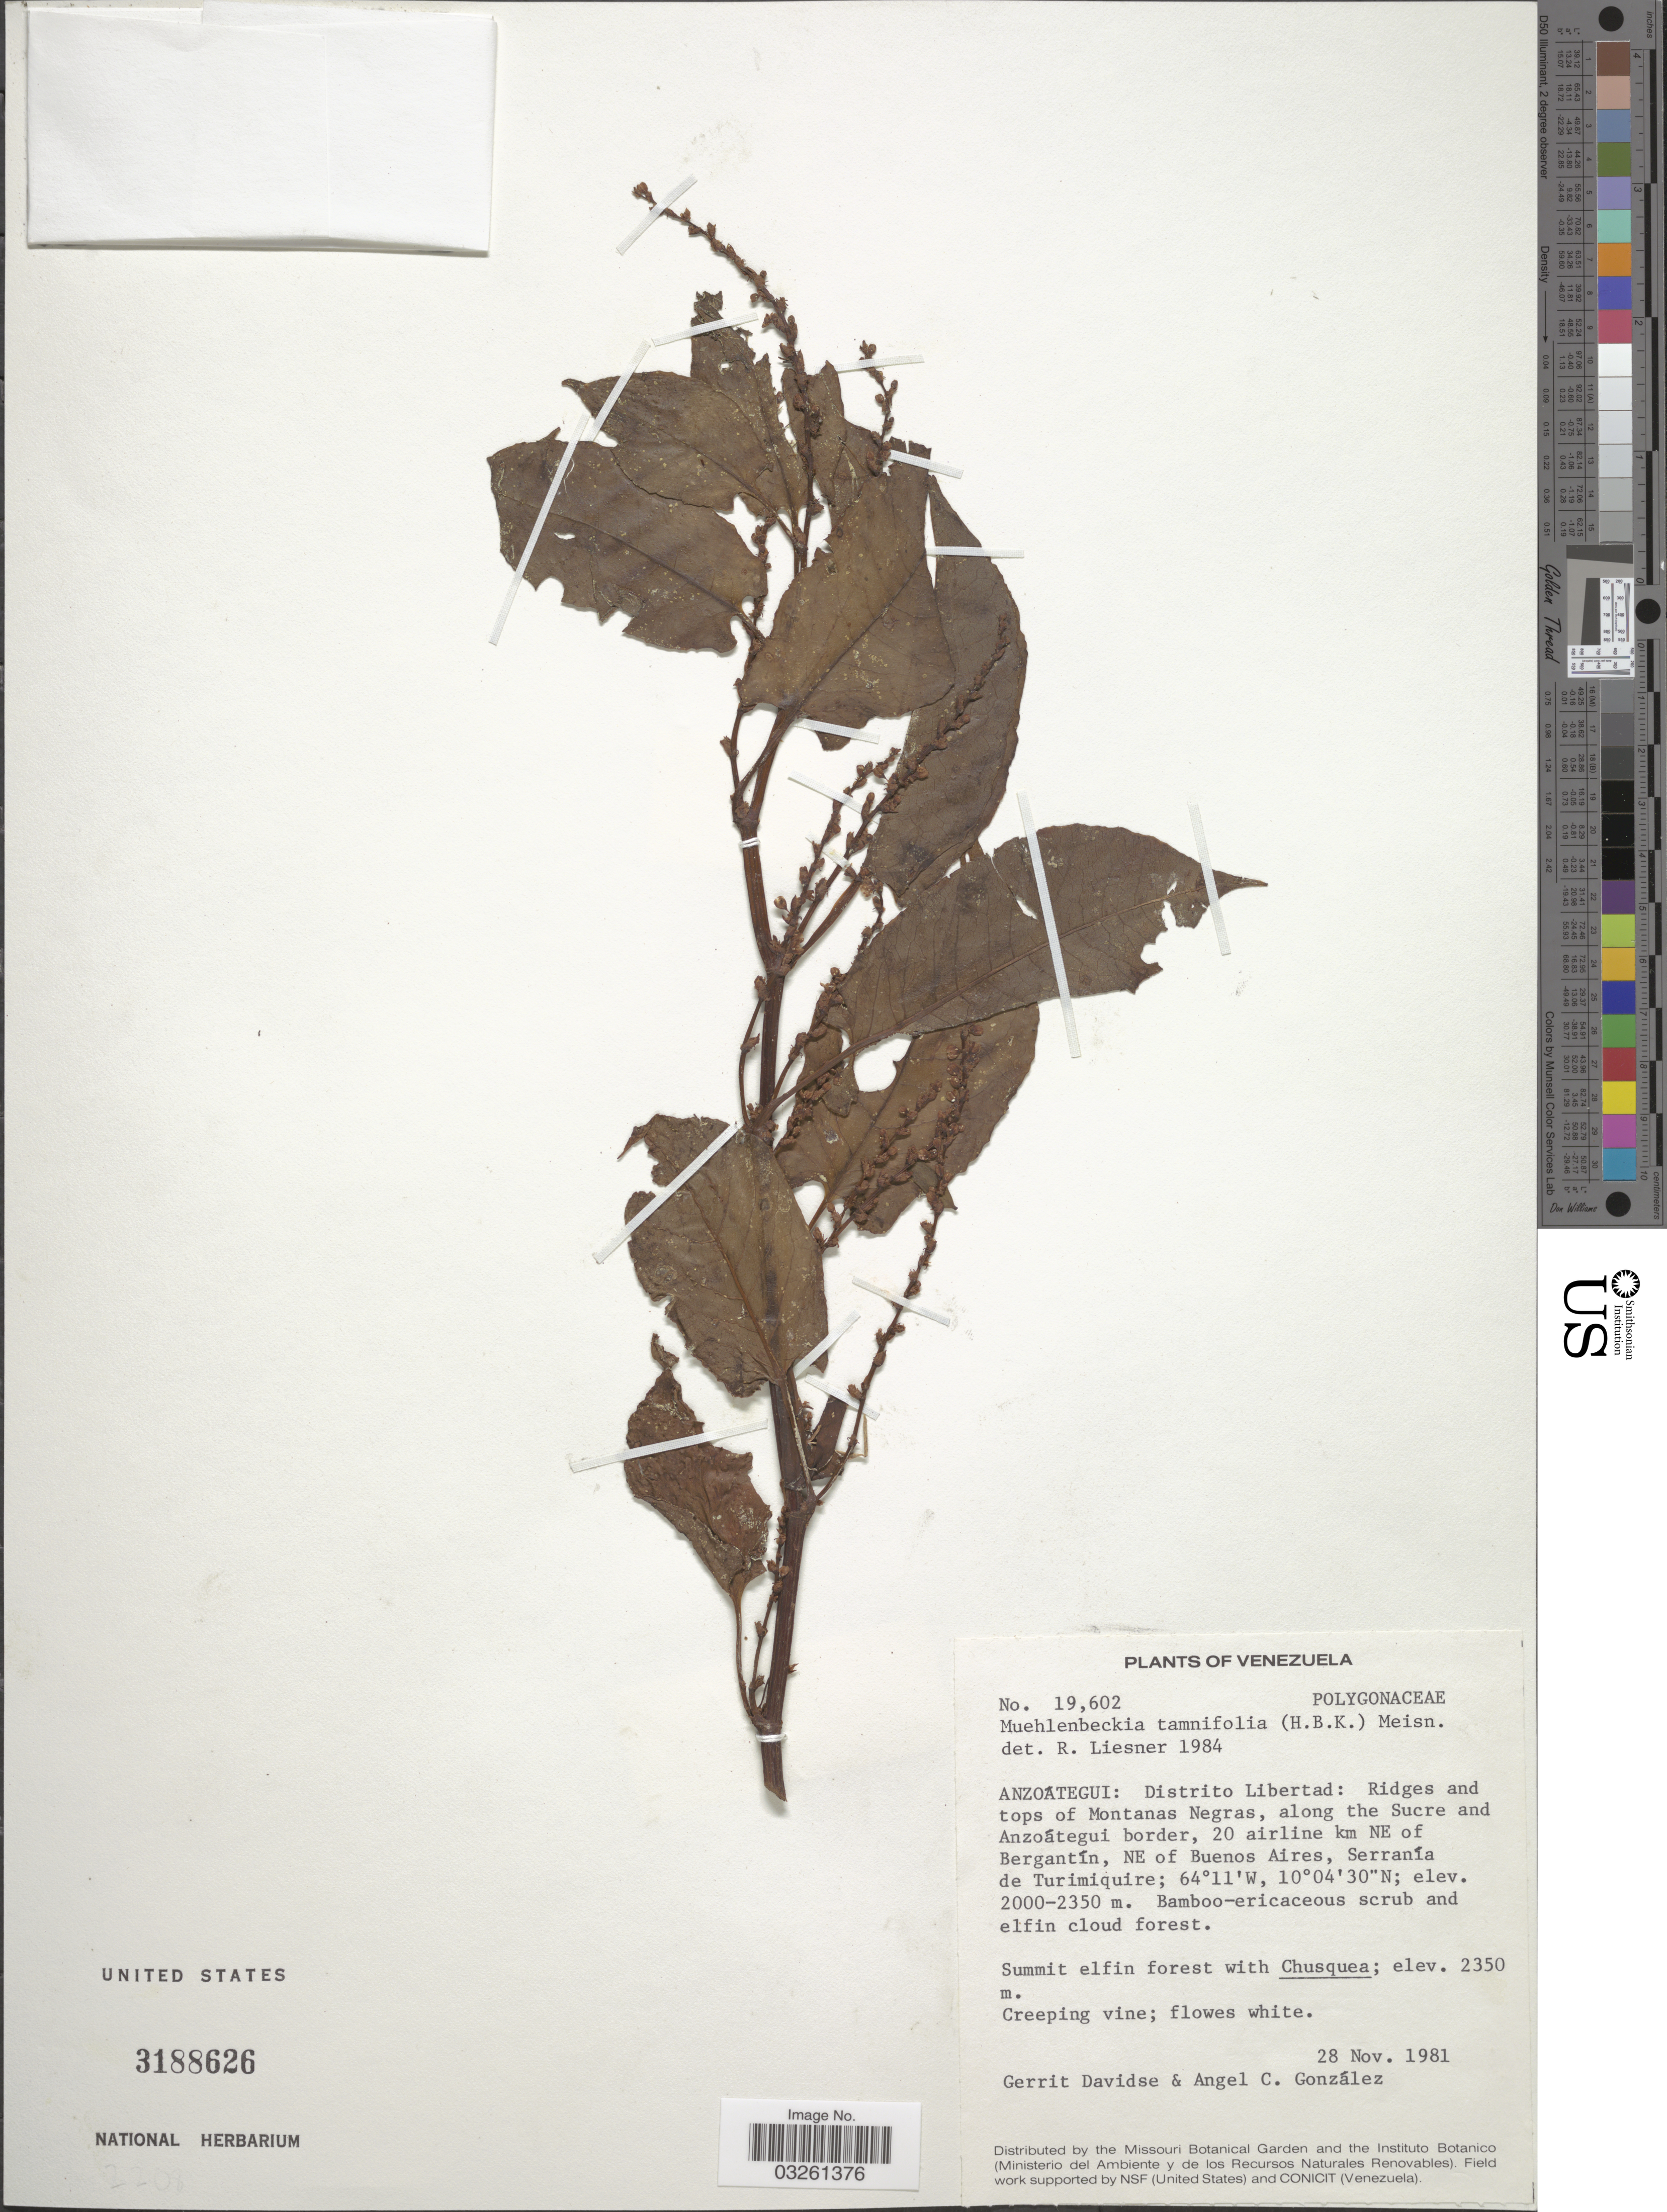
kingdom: Plantae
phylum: Tracheophyta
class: Magnoliopsida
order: Caryophyllales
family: Polygonaceae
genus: Muehlenbeckia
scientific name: Muehlenbeckia tamnifolia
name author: (Kunth) Meisn.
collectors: G. Davidse & A. C. González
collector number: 19602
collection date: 1981-11-28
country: Venezuela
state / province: Anzoategui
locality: Distrito Libertad: Ridges and tops of Montanas Negras, along Sucre and Anzoátegui border, 20 airline km NE of Bergantín, NE of Buenos Aires, Serranía de Turimiquire.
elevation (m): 2350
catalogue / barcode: US 3188626